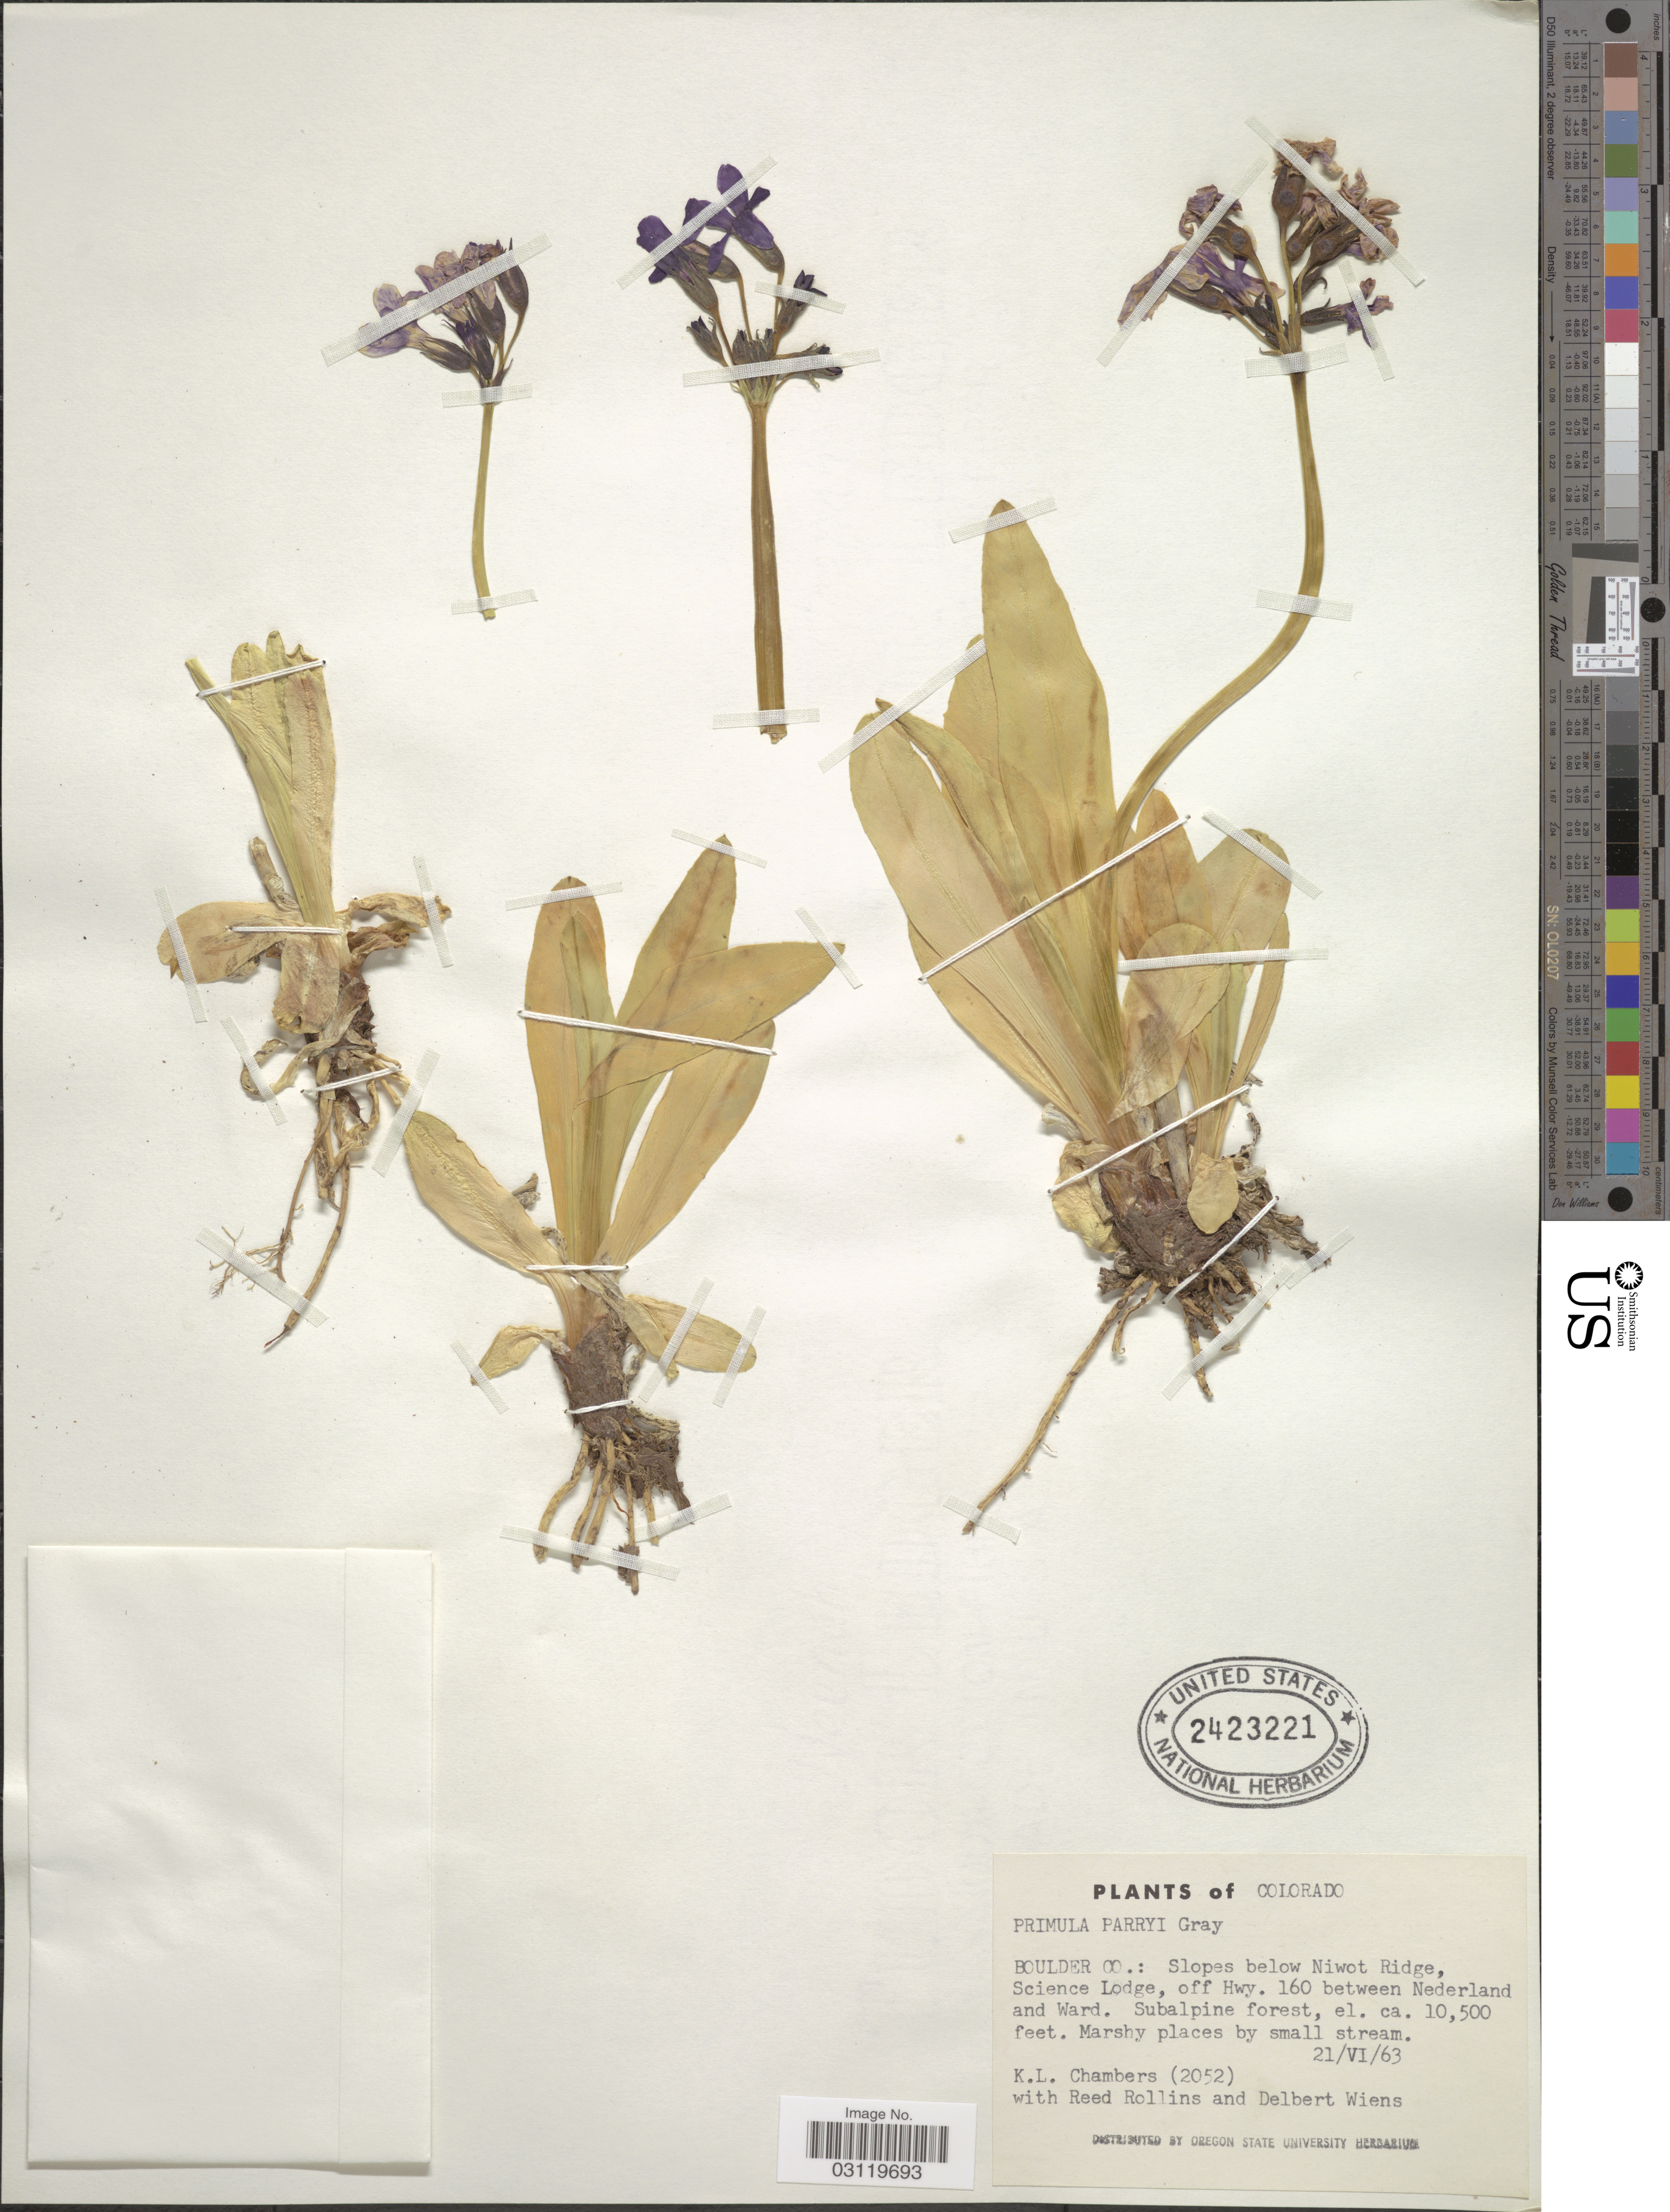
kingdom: Plantae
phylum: Tracheophyta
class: Magnoliopsida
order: Ericales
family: Primulaceae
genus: Primula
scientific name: Primula parryi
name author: A. Gray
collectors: K. Chambers, R. C. Rollins & D. Wiens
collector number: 2052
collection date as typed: Transcribed d/m/y: 21/6/63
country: United States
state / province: Colorado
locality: Boulder Co.: Slopes below Niwot Ridge, Science Lodge, off Hwy. 160 between Nederland and Ward.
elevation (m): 3200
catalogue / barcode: US 2423221